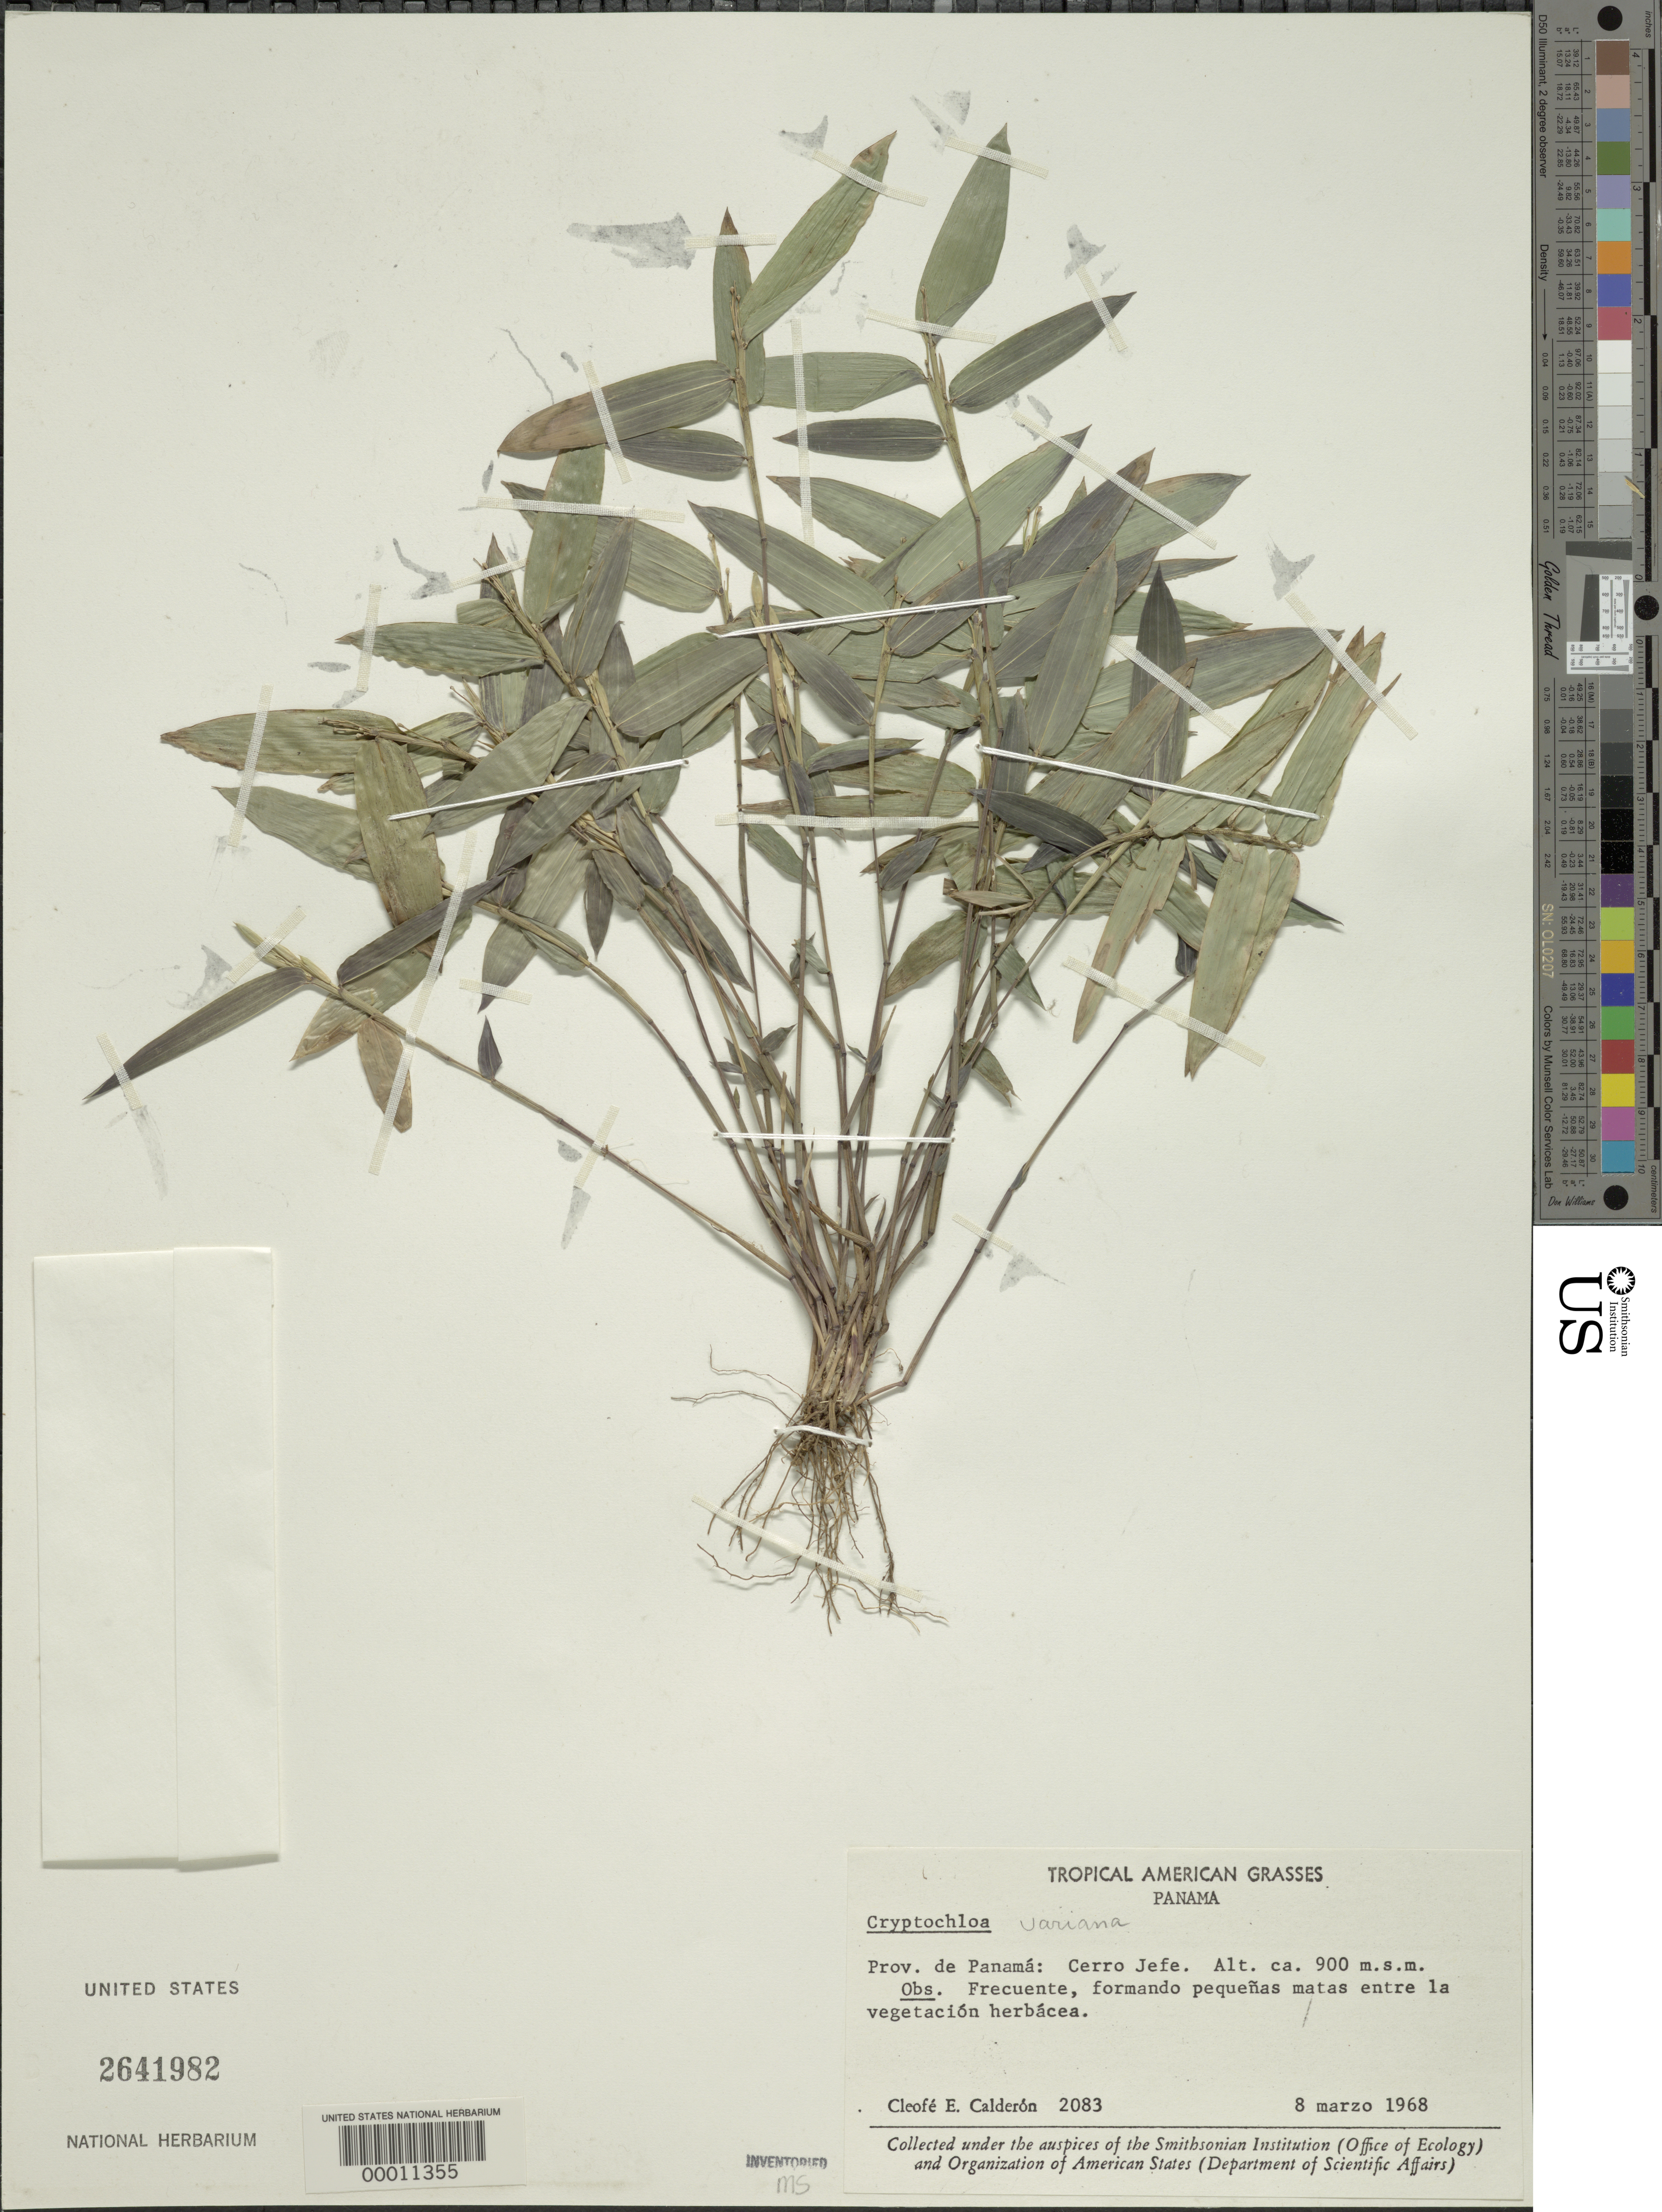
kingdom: Plantae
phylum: Tracheophyta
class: Liliopsida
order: Poales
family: Poaceae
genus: Cryptochloa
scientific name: Cryptochloa variana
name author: Swallen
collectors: C. E. Calderón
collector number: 2083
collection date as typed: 08 Mar 1968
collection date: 1968-03-08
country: Panama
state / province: Panamá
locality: Cerro Jefe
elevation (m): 900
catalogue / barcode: US 2641982